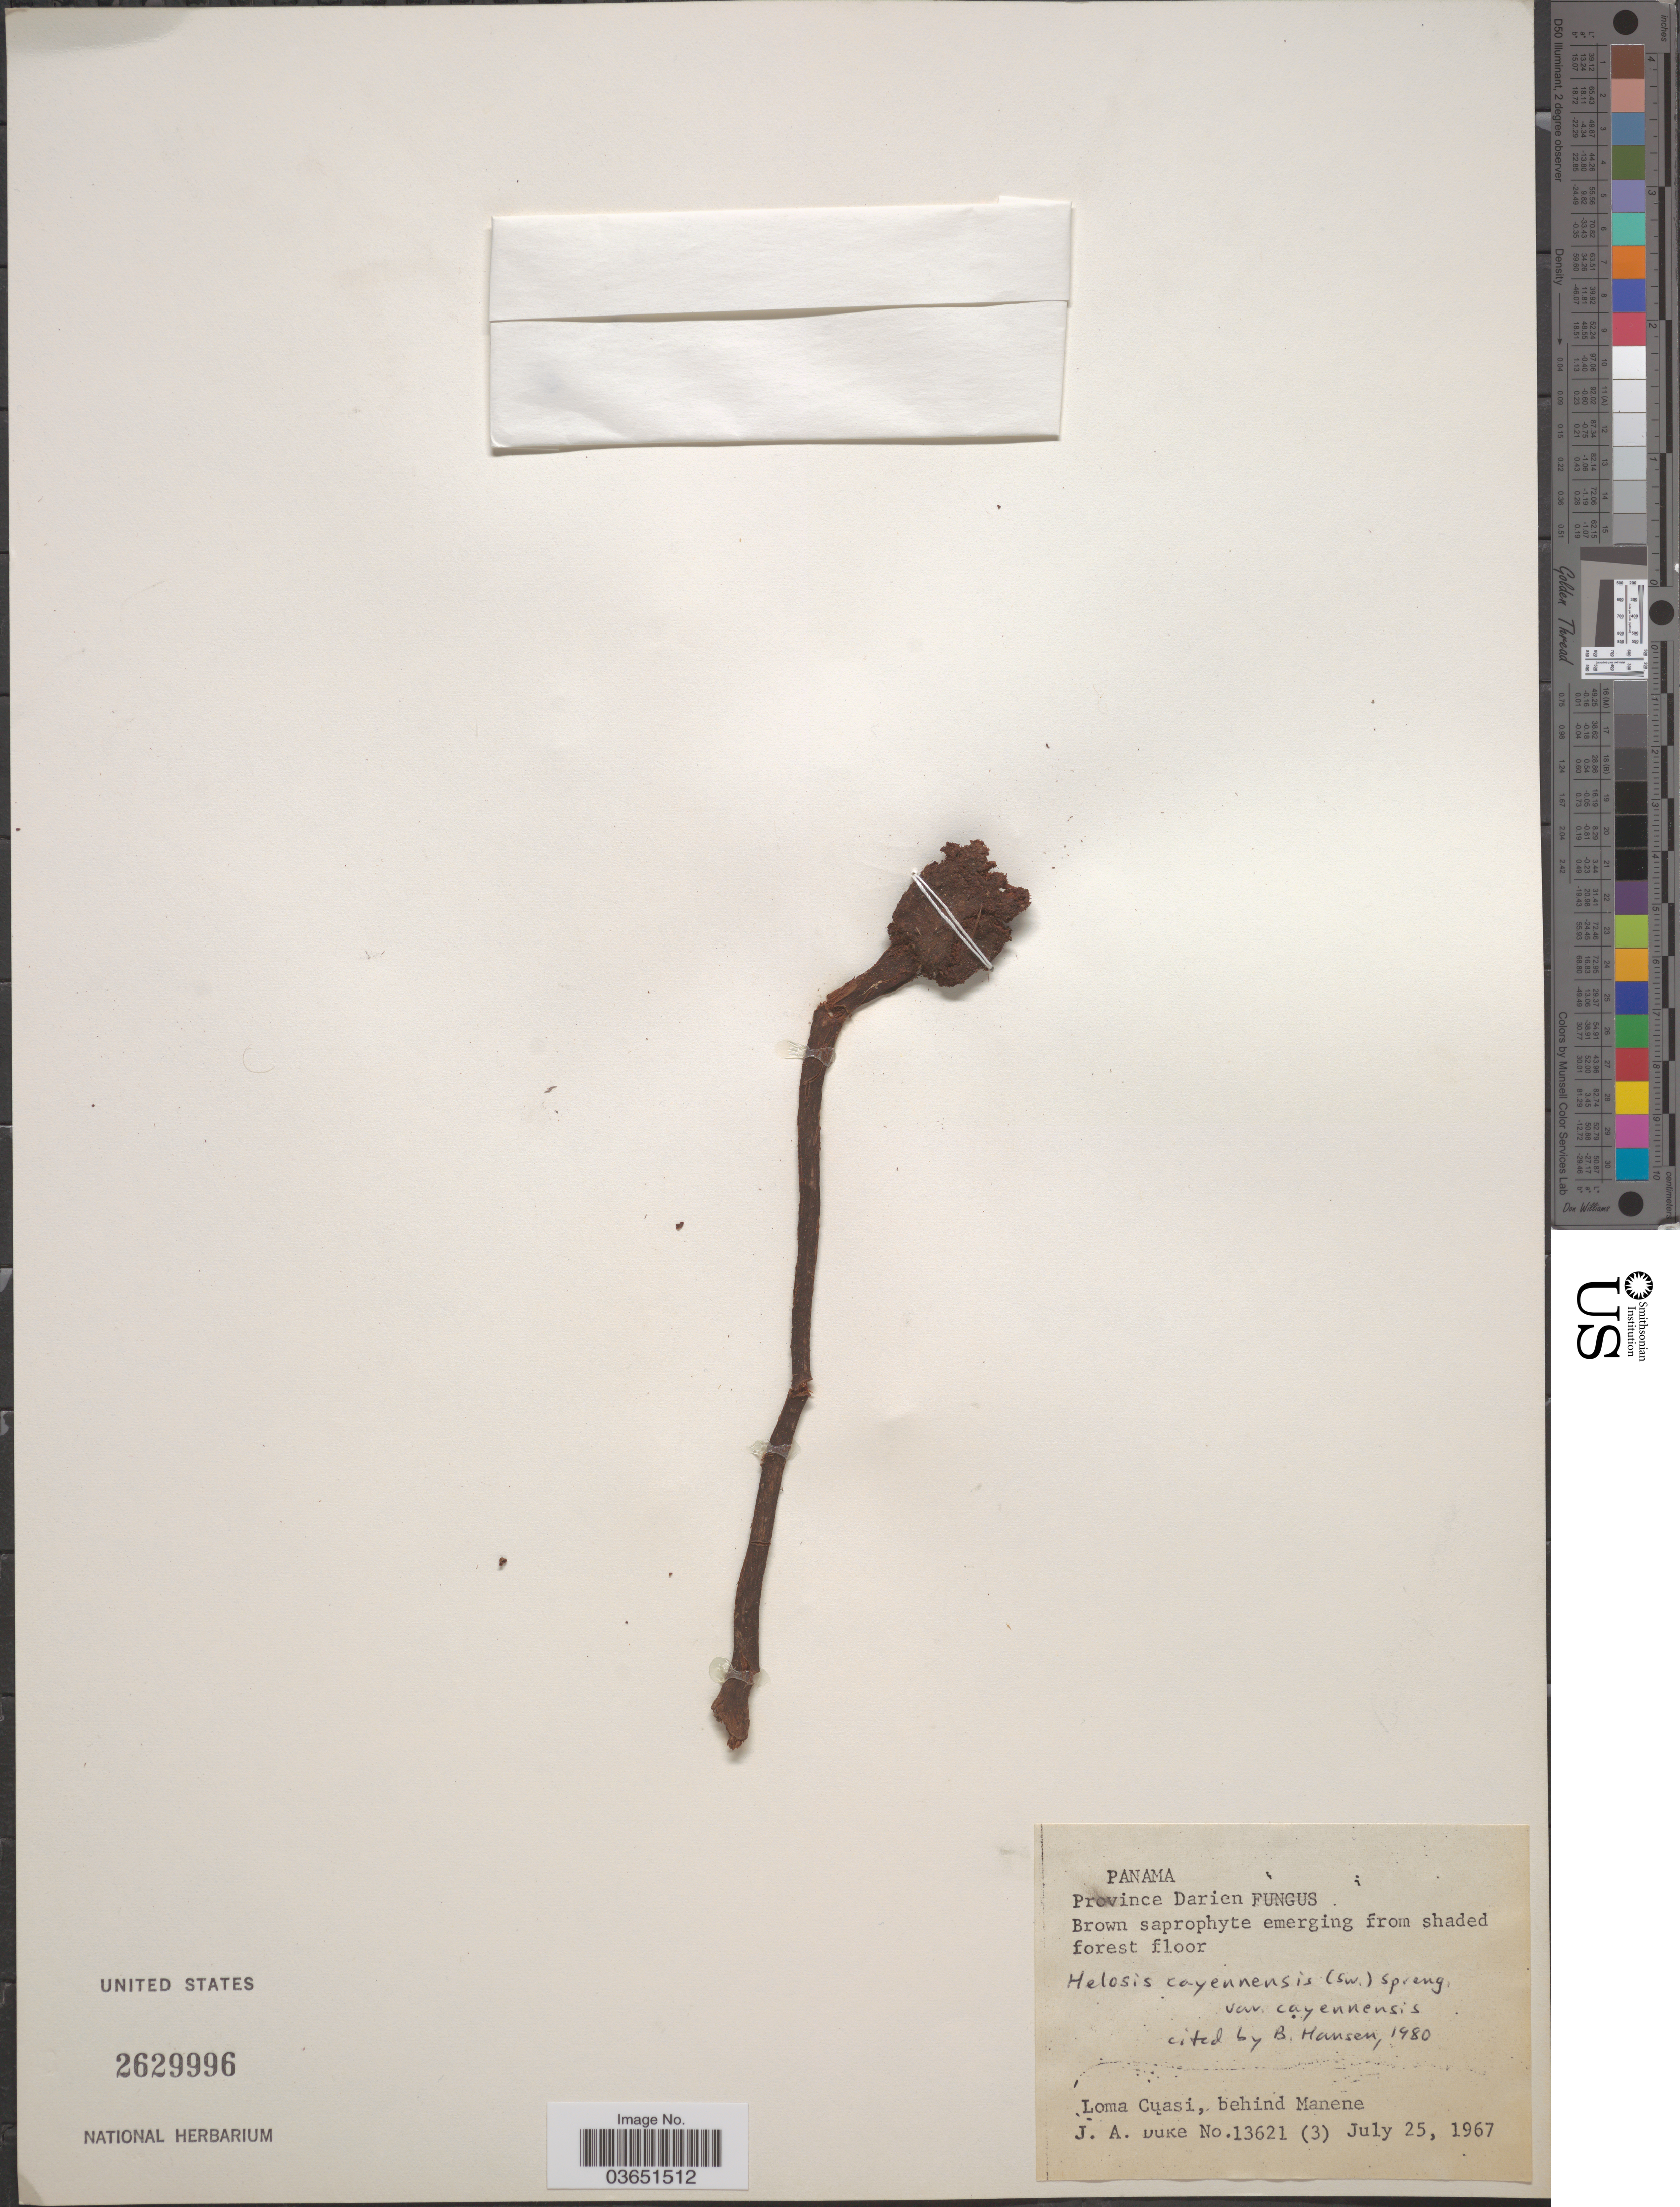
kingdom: Plantae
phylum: Tracheophyta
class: Magnoliopsida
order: Santalales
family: Balanophoraceae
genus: Helosis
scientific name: Helosis cayennensis var. cayennensis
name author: (Sw.) Spreng.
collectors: J. A. Duke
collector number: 13621(3)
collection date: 1967-07-25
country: Panama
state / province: Darién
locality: Loma Cuasi, behind Manene.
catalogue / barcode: US 2629996